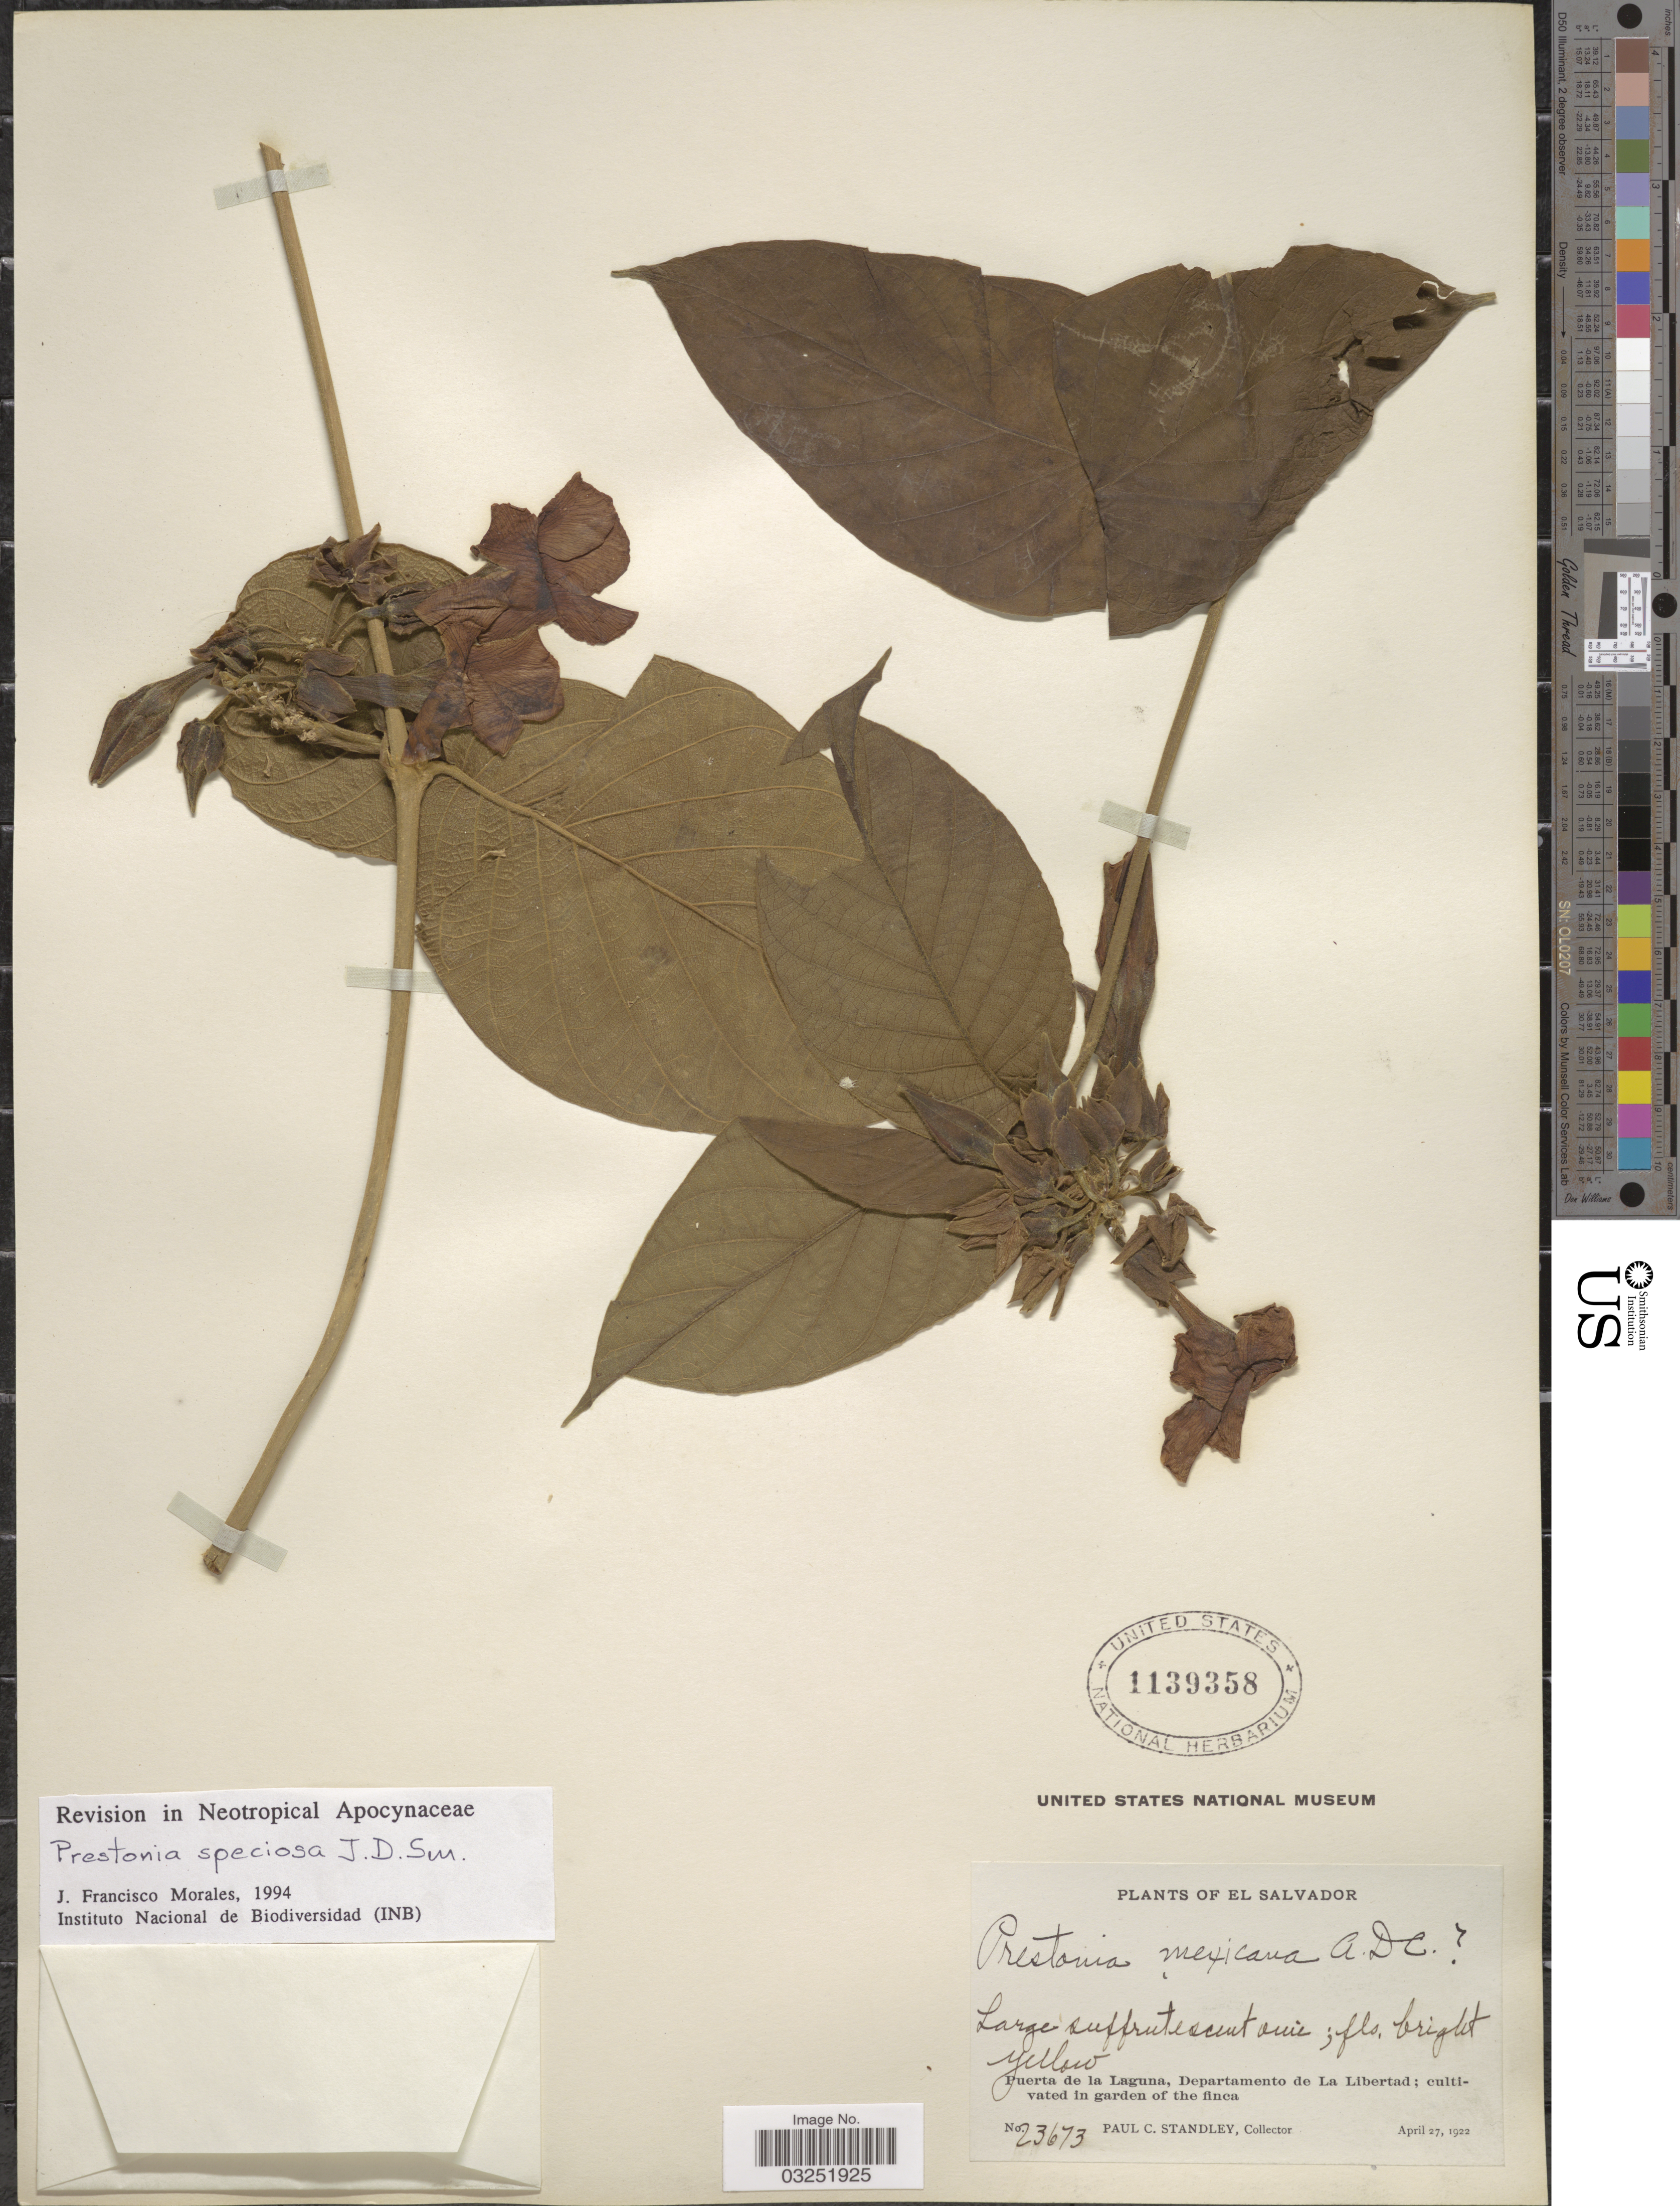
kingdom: Plantae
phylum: Tracheophyta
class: Magnoliopsida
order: Gentianales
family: Apocynaceae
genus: Prestonia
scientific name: Prestonia speciosa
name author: Donn. Sm.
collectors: P. C. Standley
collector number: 23673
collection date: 1922-04-27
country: El Salvador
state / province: La Libertad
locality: Puerta de la Laguna, Departamento de La Libertad; cultivated in garden of the finca.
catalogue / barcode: US 1139358